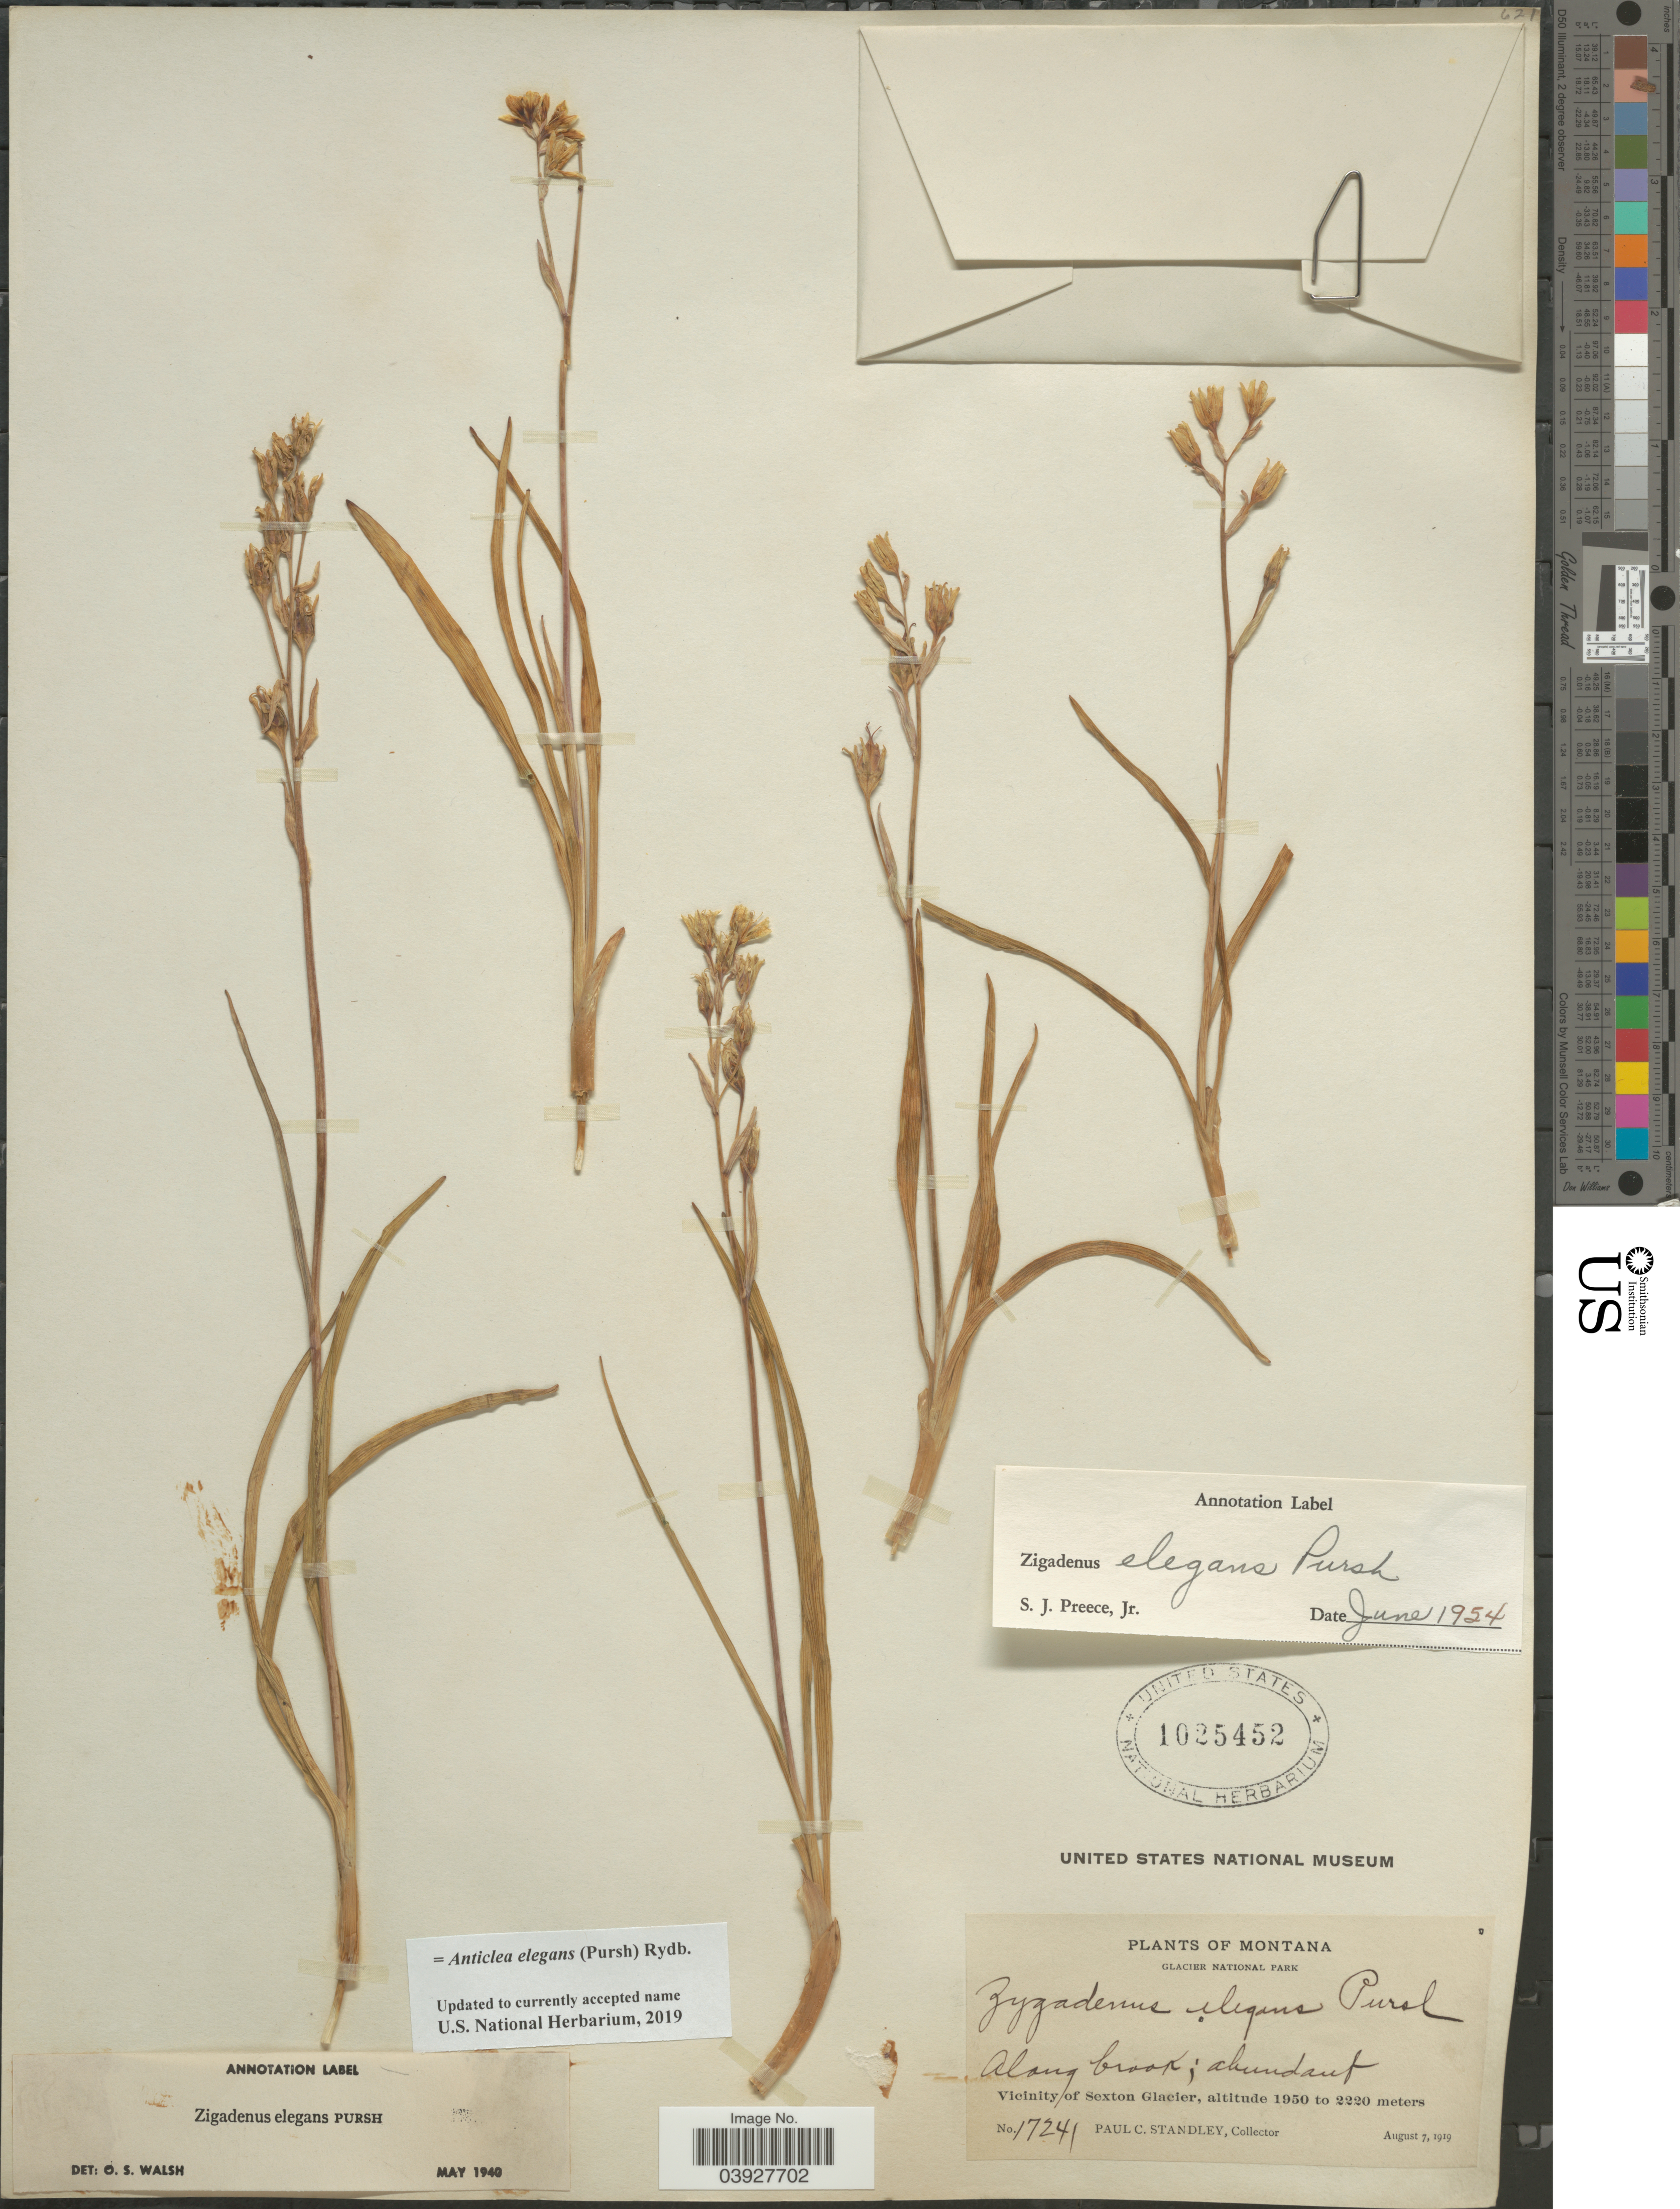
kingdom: Plantae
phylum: Tracheophyta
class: Liliopsida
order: Liliales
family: Melanthiaceae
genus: Anticlea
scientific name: Anticlea elegans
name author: (Pursh) Rydb.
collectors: P. C. Standley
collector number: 17241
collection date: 1919-08-07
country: United States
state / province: Montana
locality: Glacier National Park. Along brook; Vicinity of Sexton Glacier.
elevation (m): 1950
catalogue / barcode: US 1025452